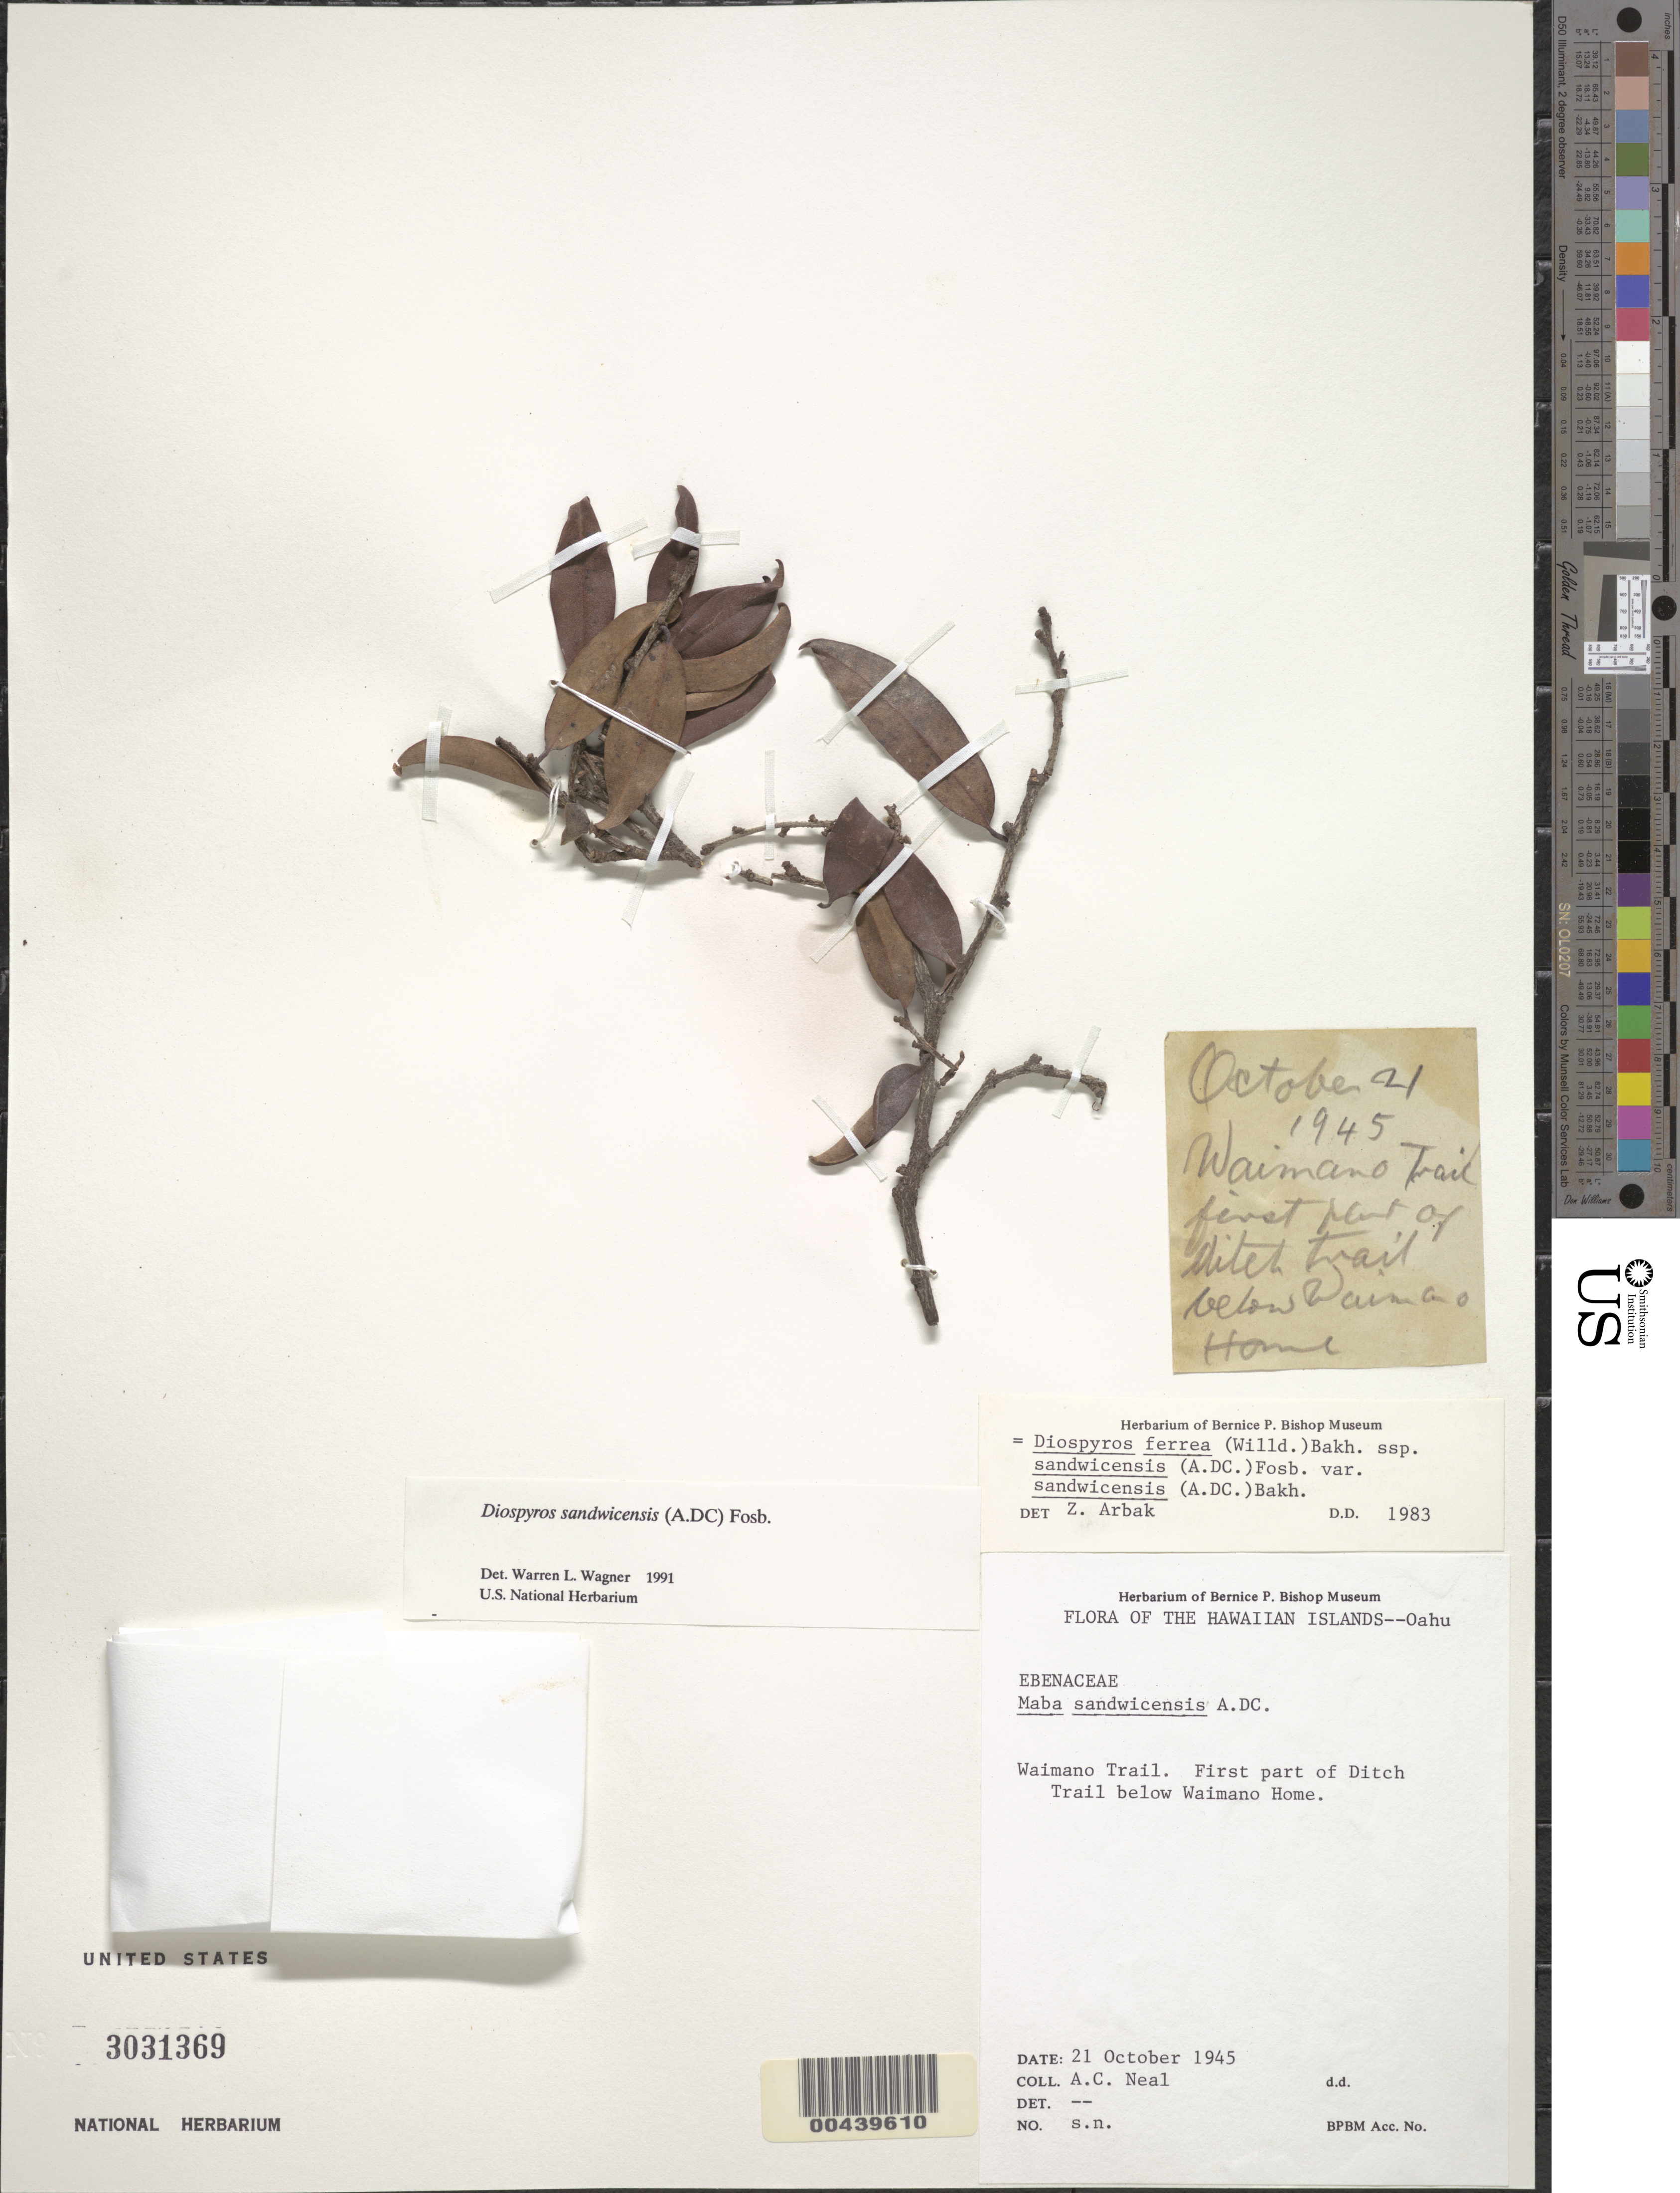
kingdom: Plantae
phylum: Tracheophyta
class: Magnoliopsida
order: Ericales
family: Ebenaceae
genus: Diospyros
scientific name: Diospyros sandwicensis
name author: (A. DC.) Fosberg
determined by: Wagner, W. L., (BOT), Smithsonian Institution - National Museum of Natural History (UNITED STATES)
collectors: A. Neal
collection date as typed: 21 Oct 1945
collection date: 1945-10-21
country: United States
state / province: Hawaii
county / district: Honolulu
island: Oahu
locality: Waimano Trail. First part of Ditch Trail below Waimano Home.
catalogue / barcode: US 3031369